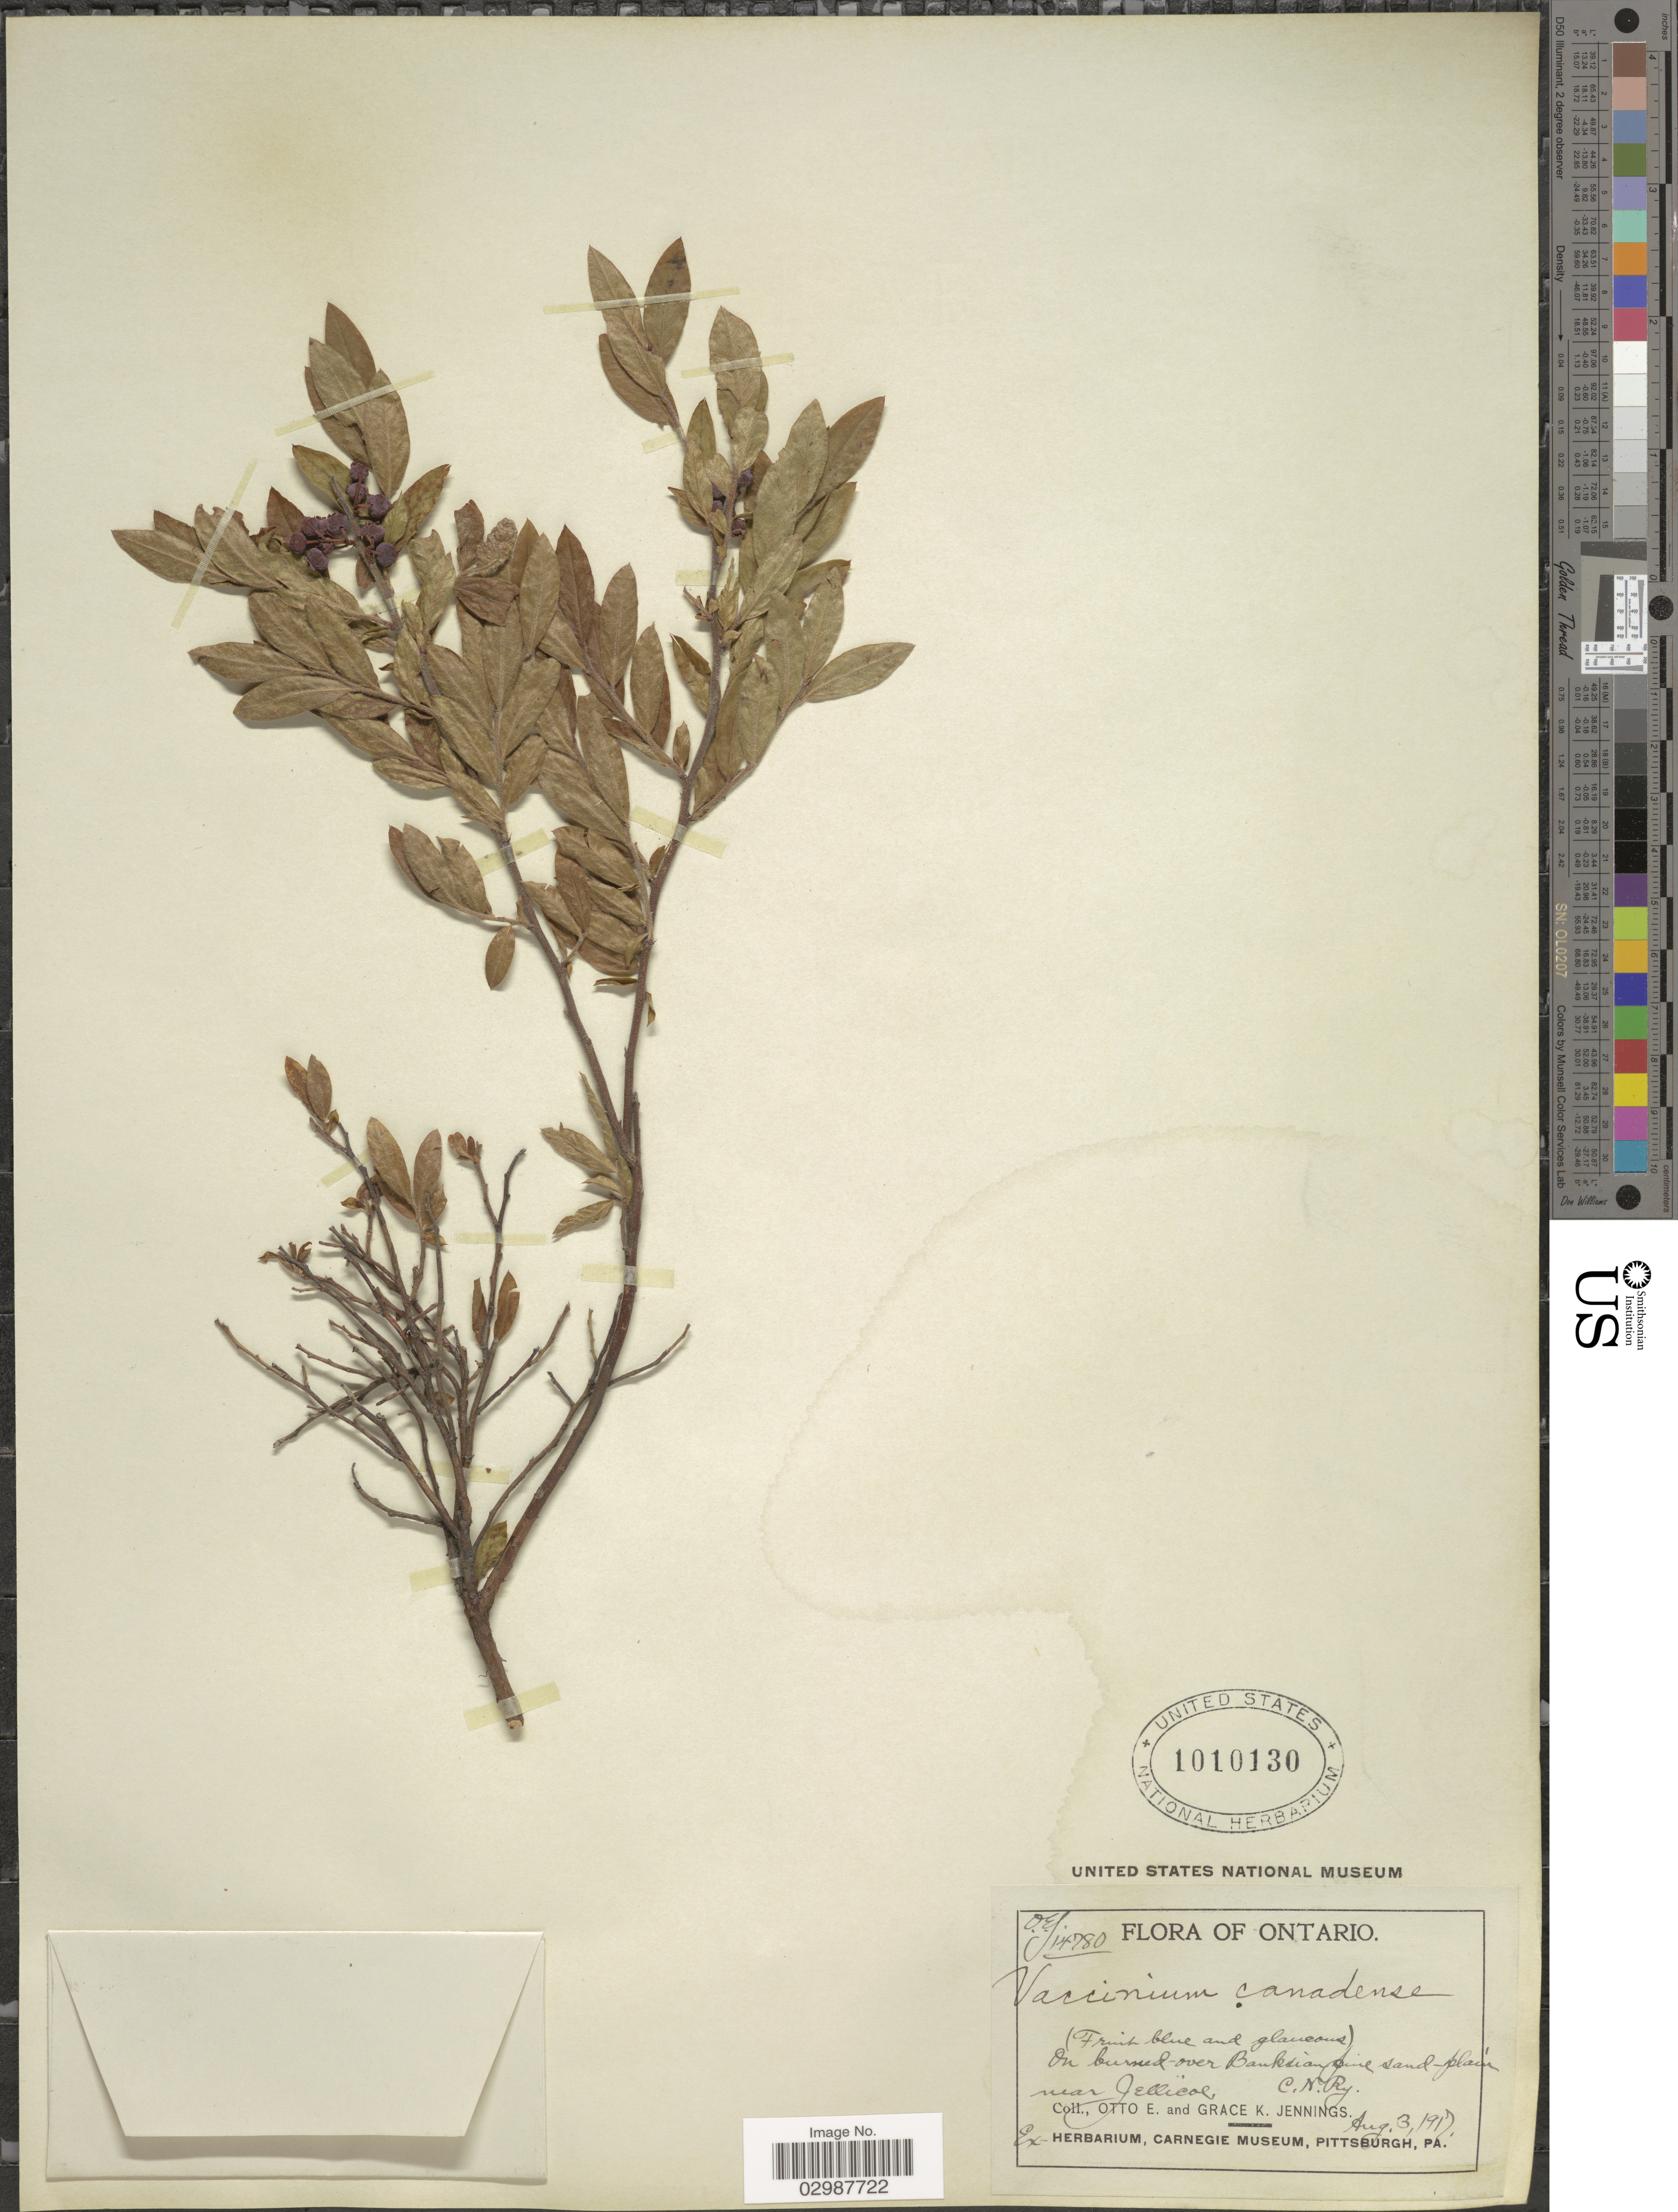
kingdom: Plantae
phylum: Tracheophyta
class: Magnoliopsida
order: Ericales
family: Ericaceae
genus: Vaccinium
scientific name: Vaccinium canadense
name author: Kalm ex Richardson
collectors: O. E. Jennings & G. K. Jennings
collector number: O.E.J.14780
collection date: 1917-08-03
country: Canada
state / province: Ontario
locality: Near Jellicoe.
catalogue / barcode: US 1010130